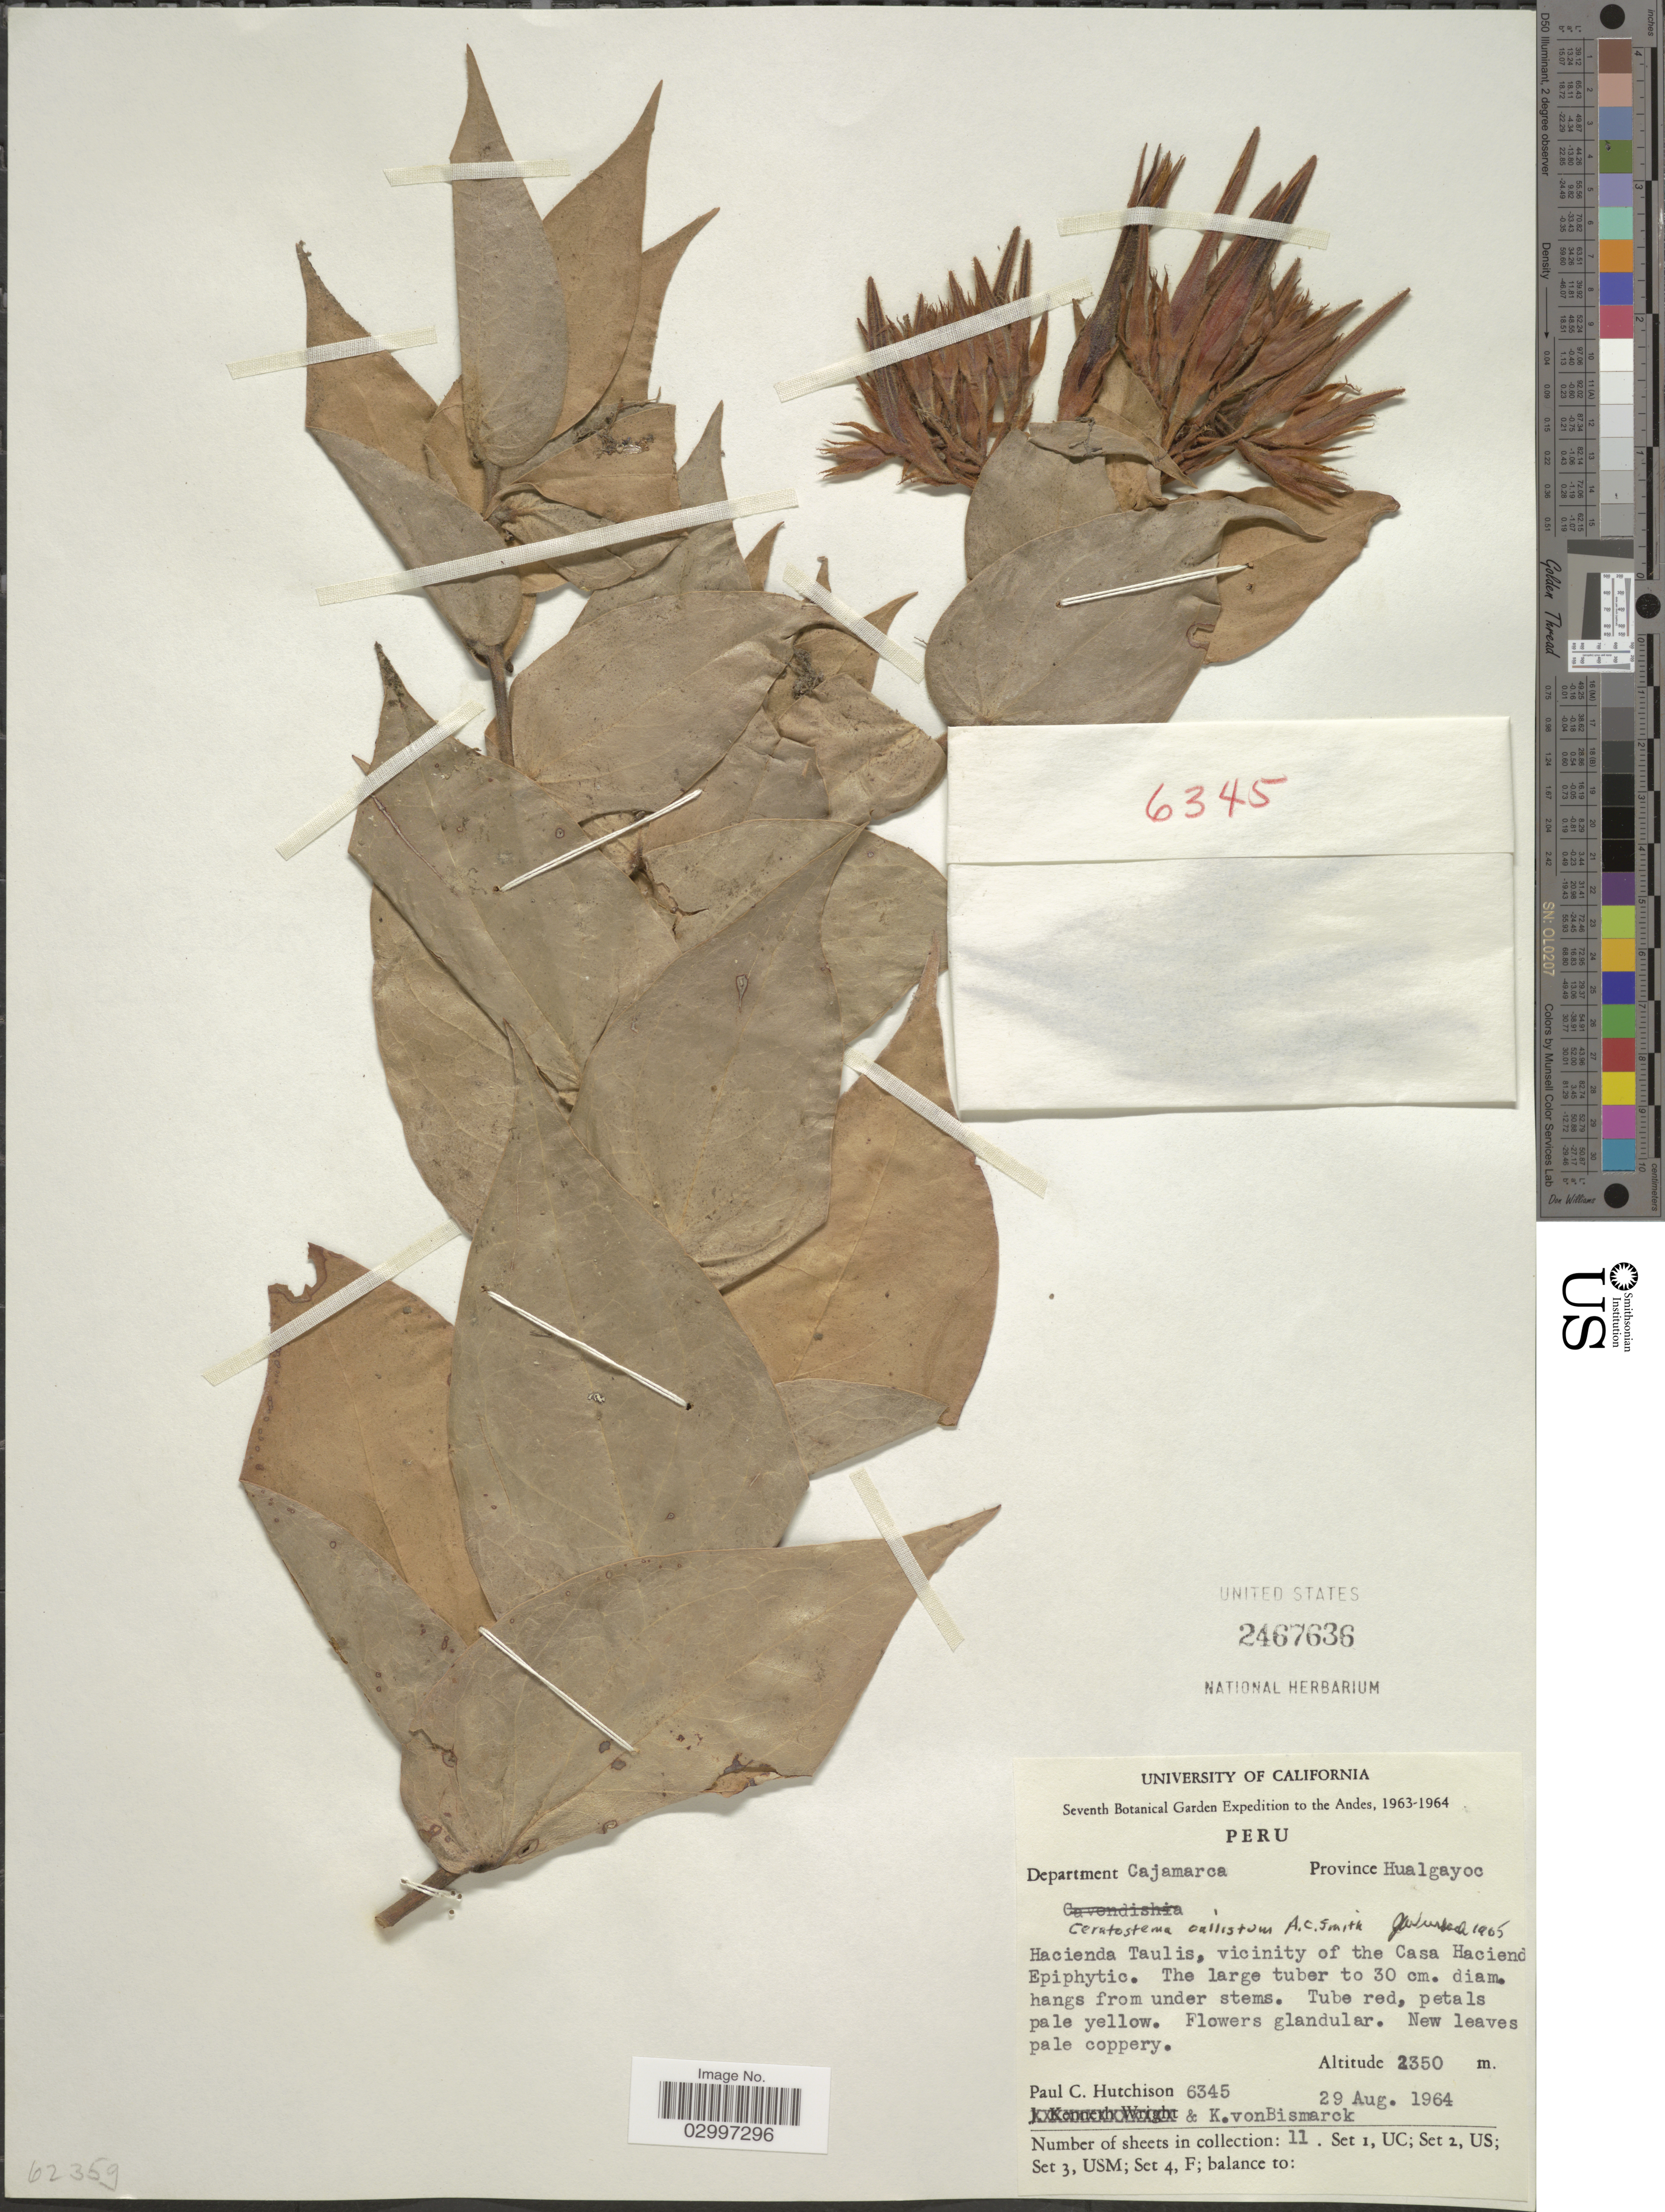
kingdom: Plantae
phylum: Tracheophyta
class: Magnoliopsida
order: Ericales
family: Ericaceae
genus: Ceratostema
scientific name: Ceratostema callistum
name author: A.C. Sm.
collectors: P. C. Hutchison & K. von Bismarck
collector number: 6345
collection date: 1964-08-29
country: Peru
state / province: Cajamarca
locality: Department Cajamarca, Province Hualgayoc, Hacienda Taulis, vicinity of the Casa Haciendq.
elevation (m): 2350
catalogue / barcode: US 2467636